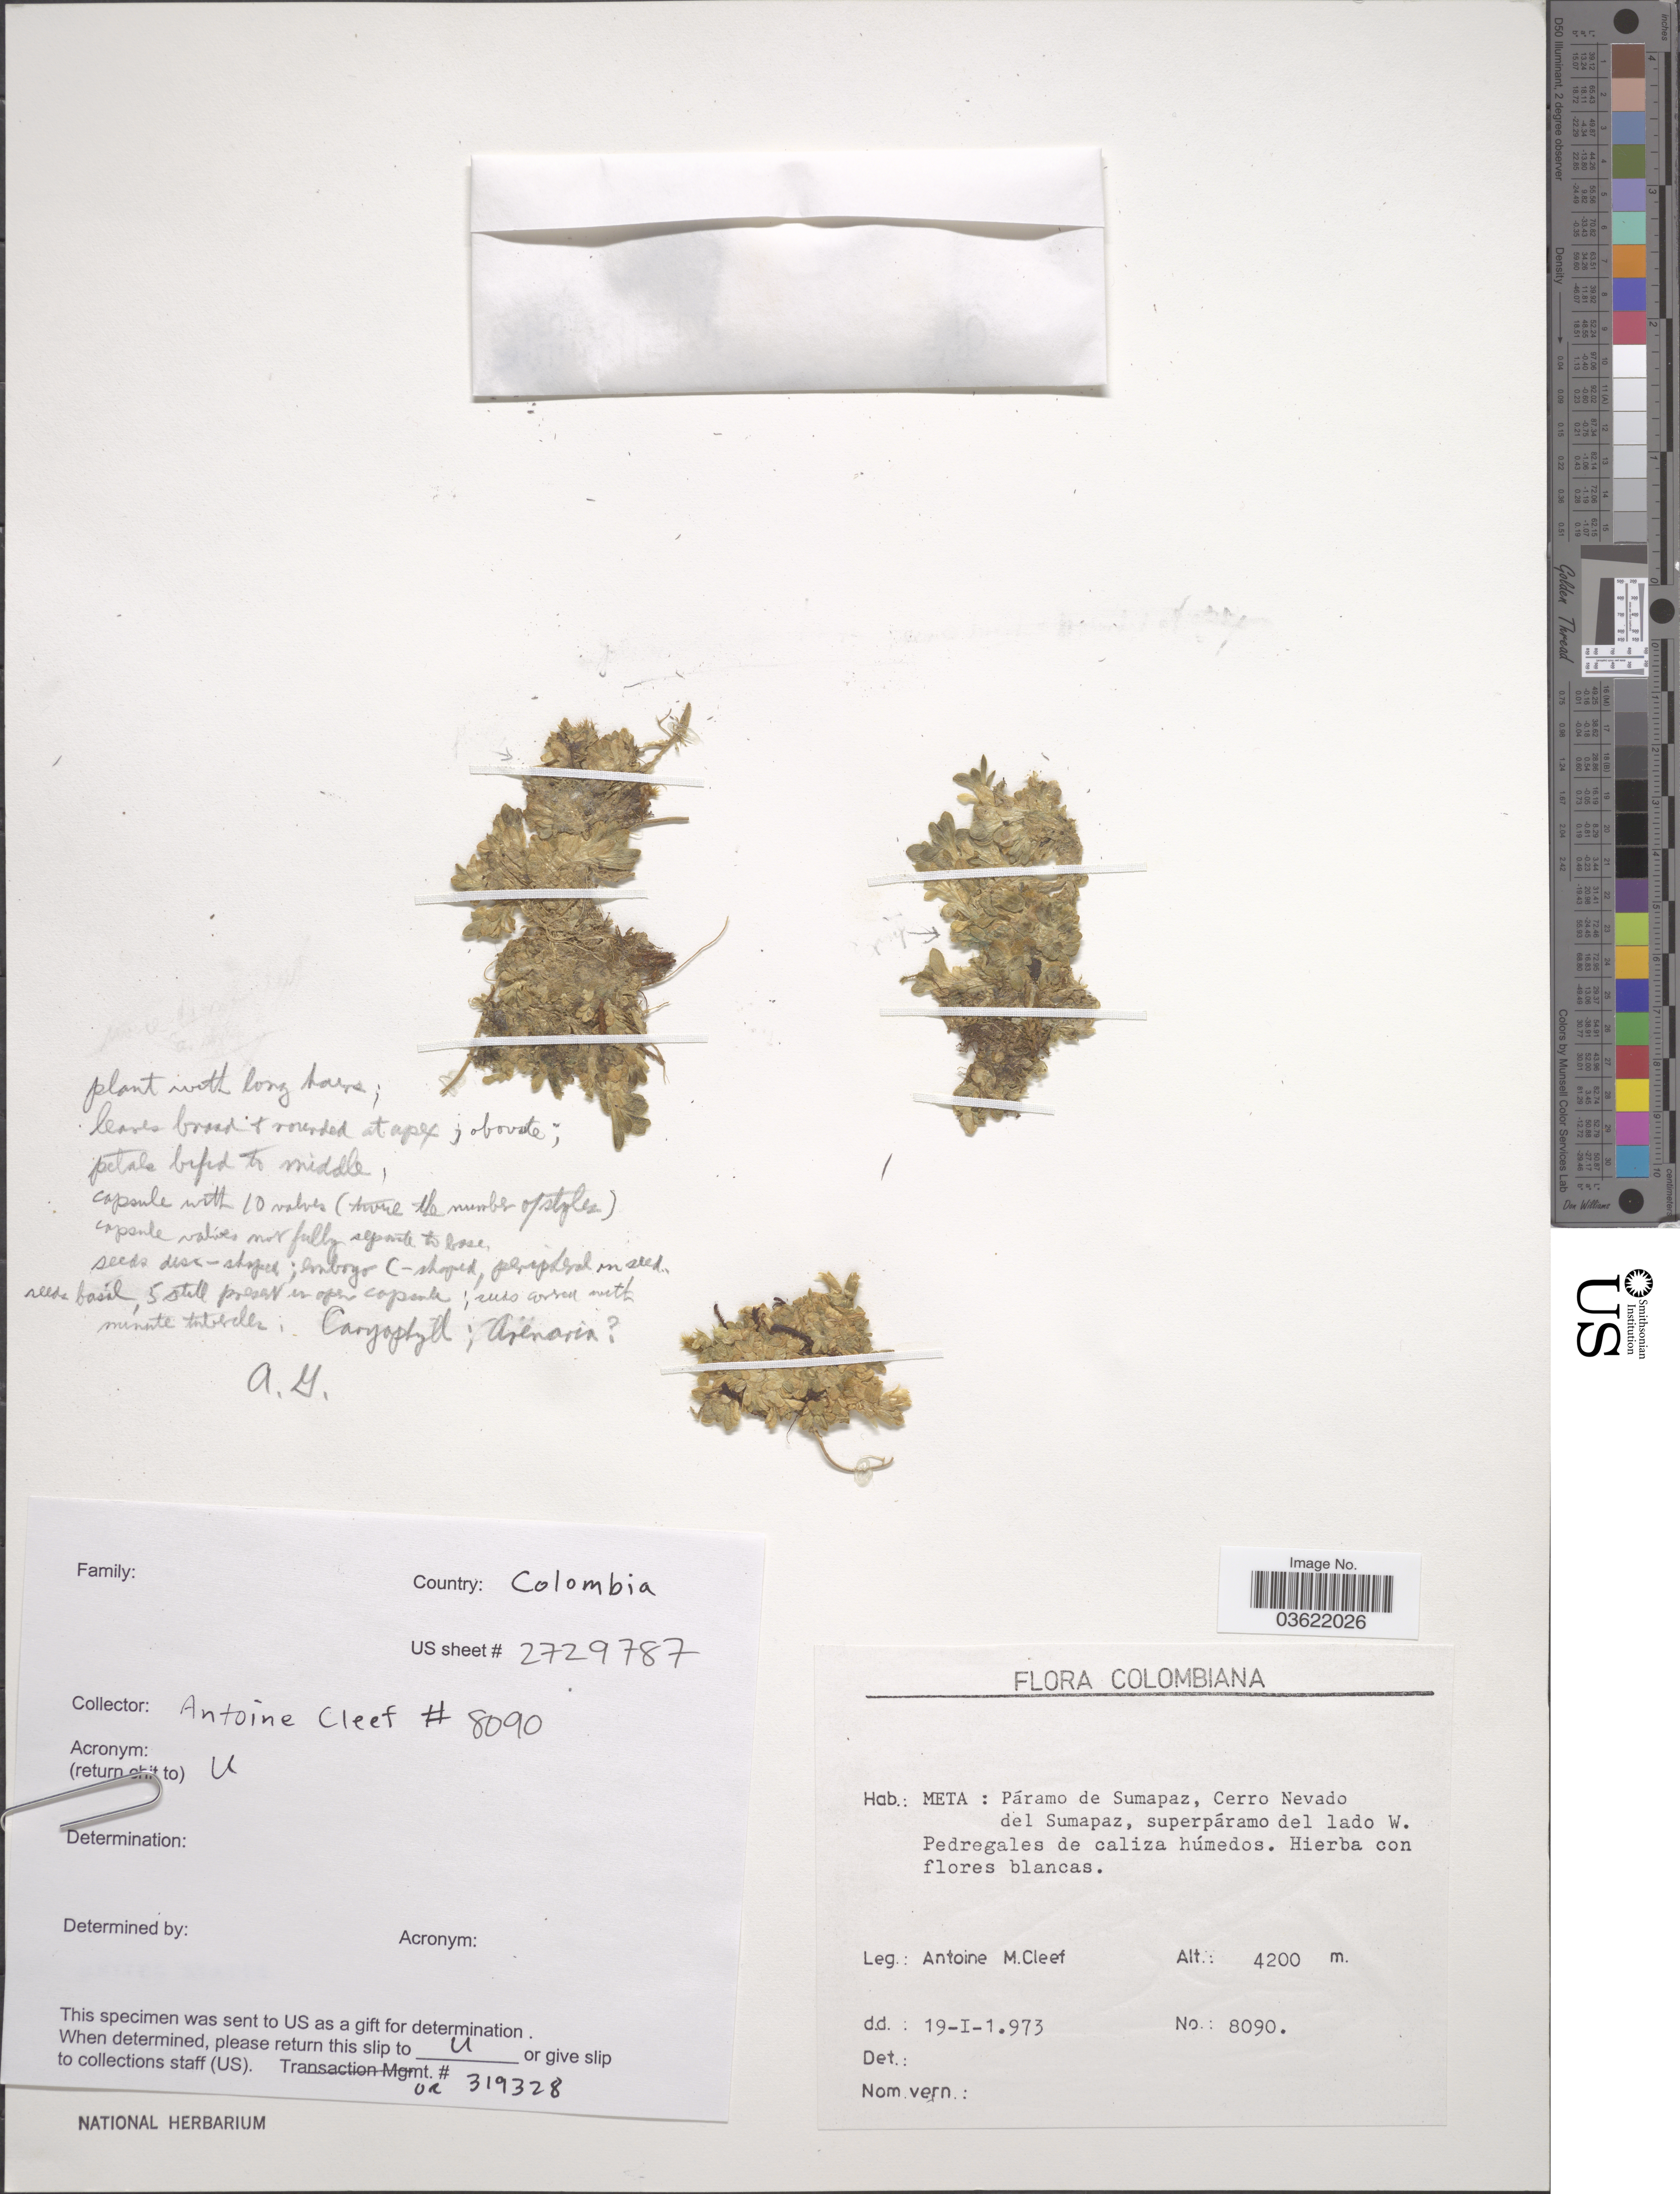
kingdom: Plantae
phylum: Tracheophyta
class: Magnoliopsida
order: Caryophyllales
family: Caryophyllaceae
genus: Arenaria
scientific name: Arenaria sp.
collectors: A. M. Cleef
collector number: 8090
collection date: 1973-01-19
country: Colombia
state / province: Meta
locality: Páramo de Sumapaz, Cerro Nevado del Sumapaz, superpáramo del lado W.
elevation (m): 4200